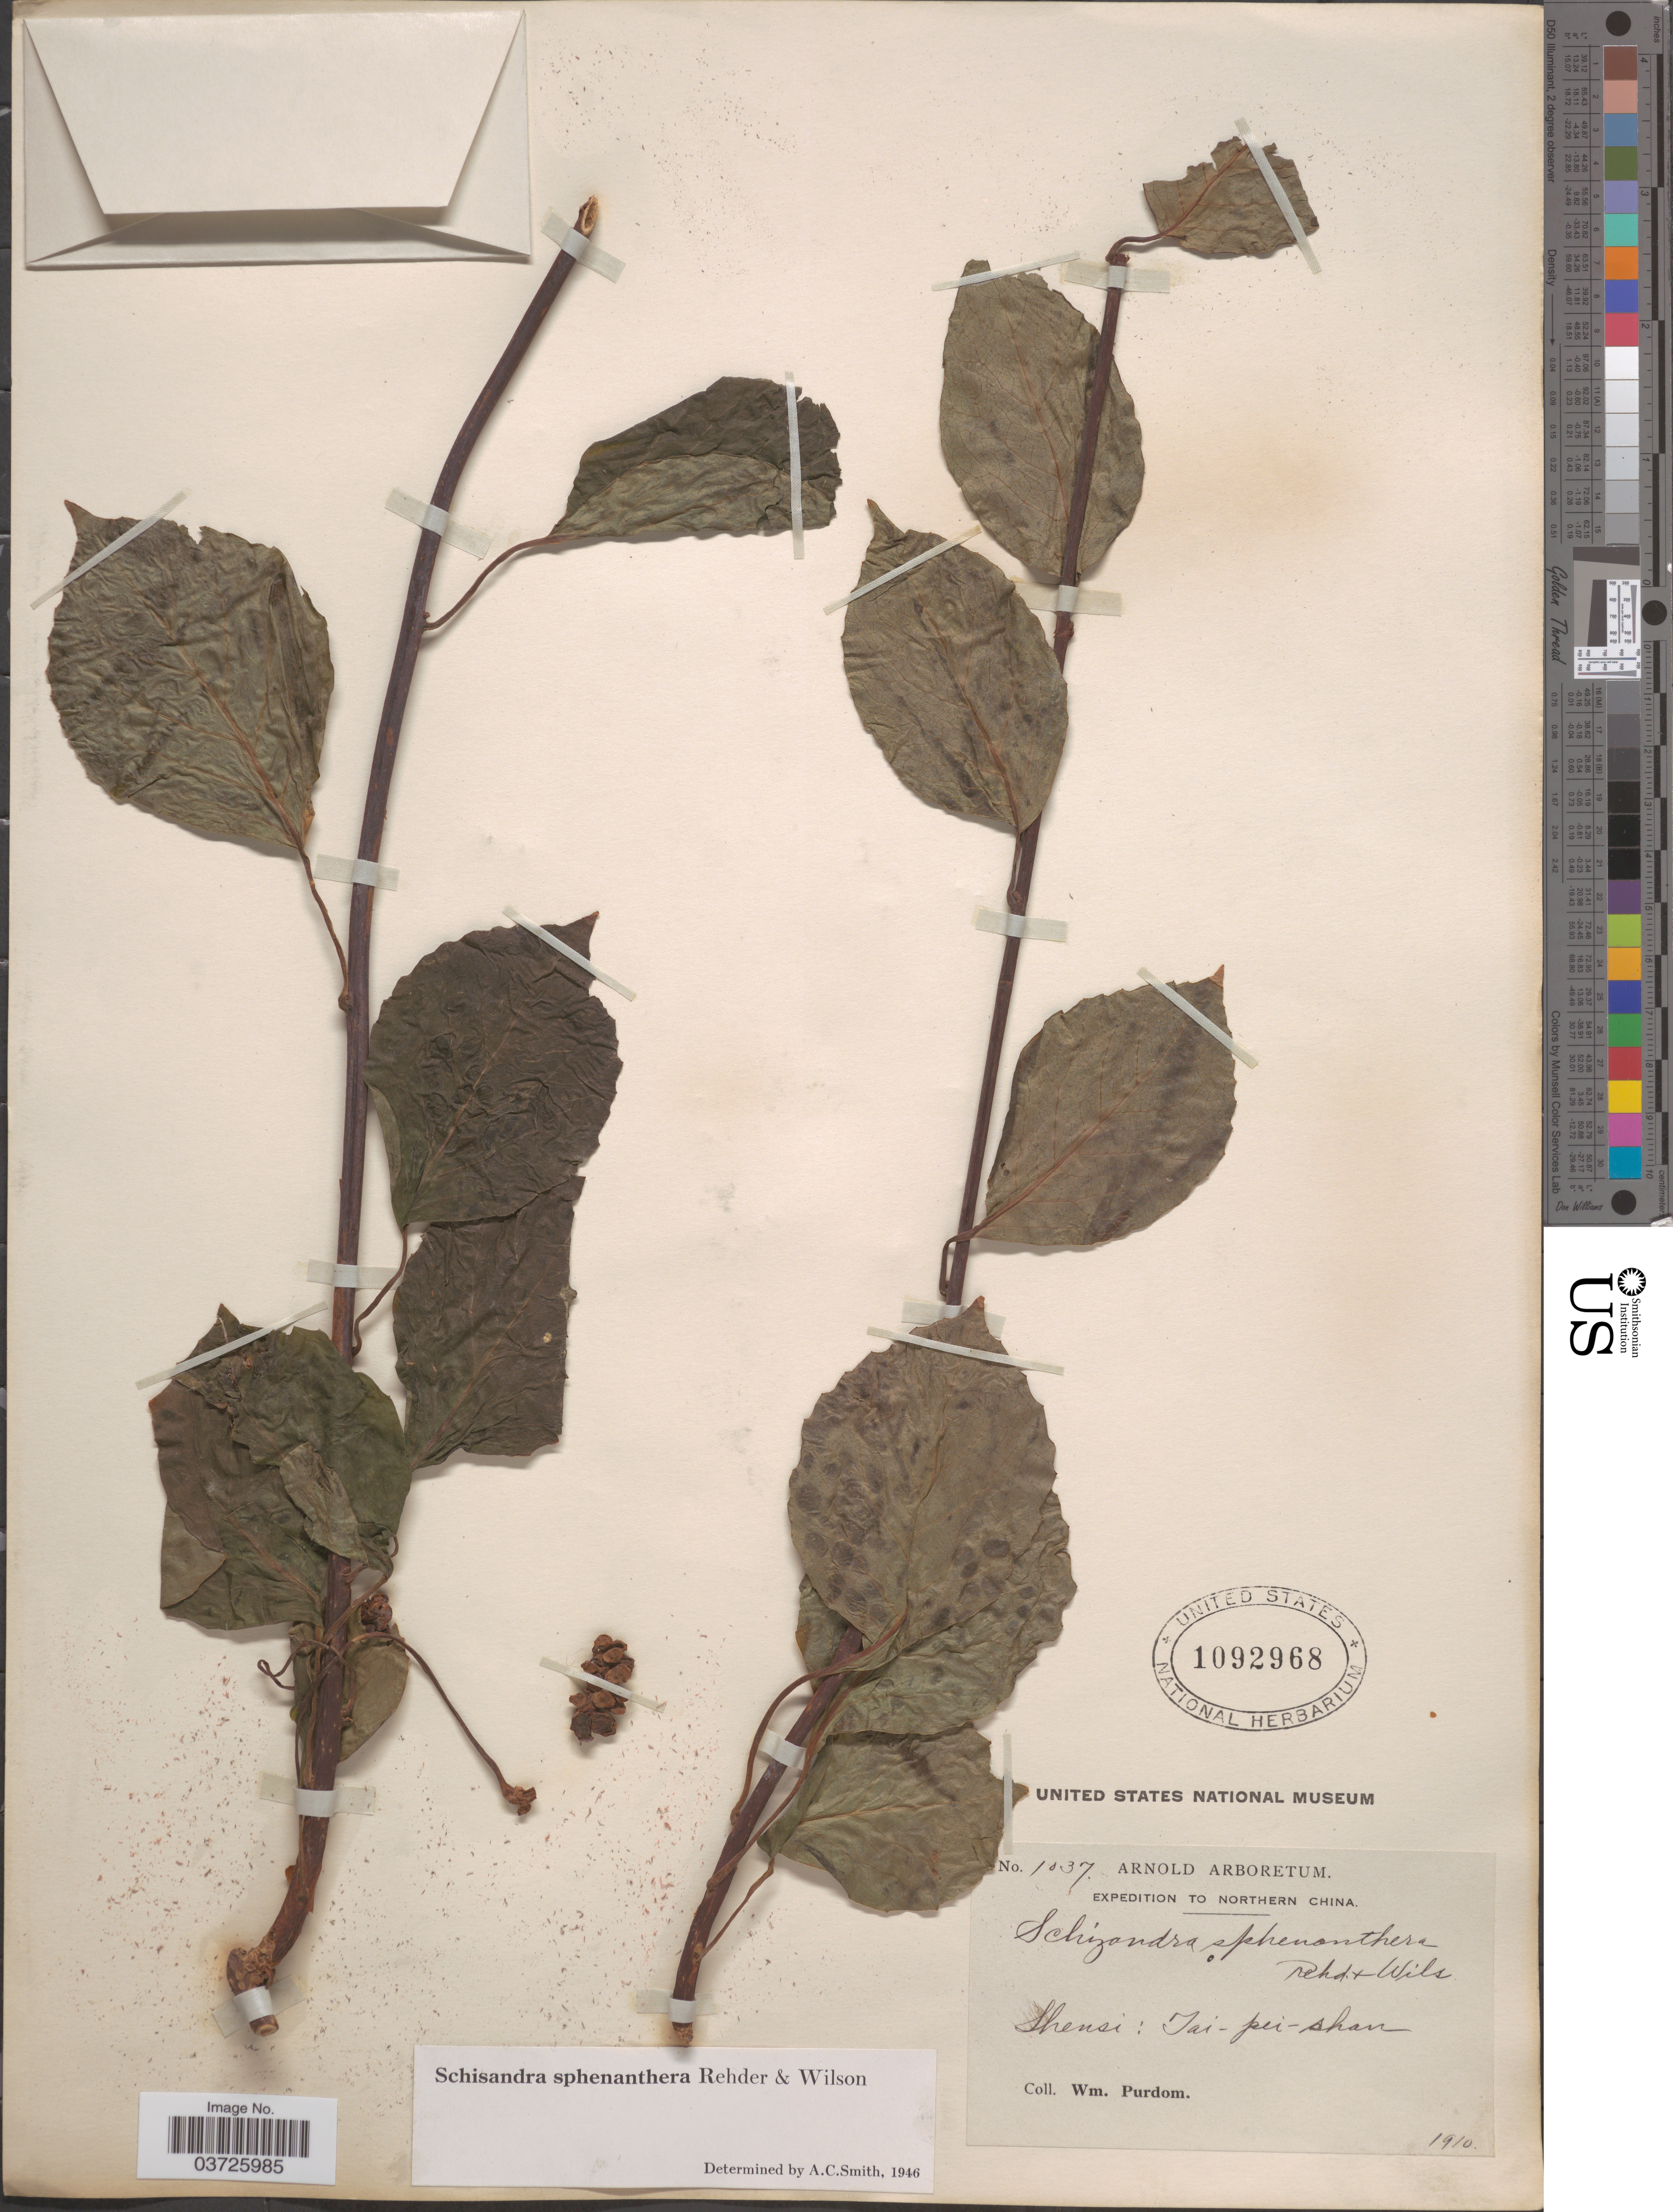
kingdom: Plantae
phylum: Tracheophyta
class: Magnoliopsida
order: Austrobaileyales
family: Schisandraceae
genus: Schisandra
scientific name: Schisandra elongata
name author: (Blume) Baill.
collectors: W. Purdom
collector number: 1037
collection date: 1910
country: China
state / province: Shaanxi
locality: Northern China. Shensi: Tai-pei-shan.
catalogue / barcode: US 1092968